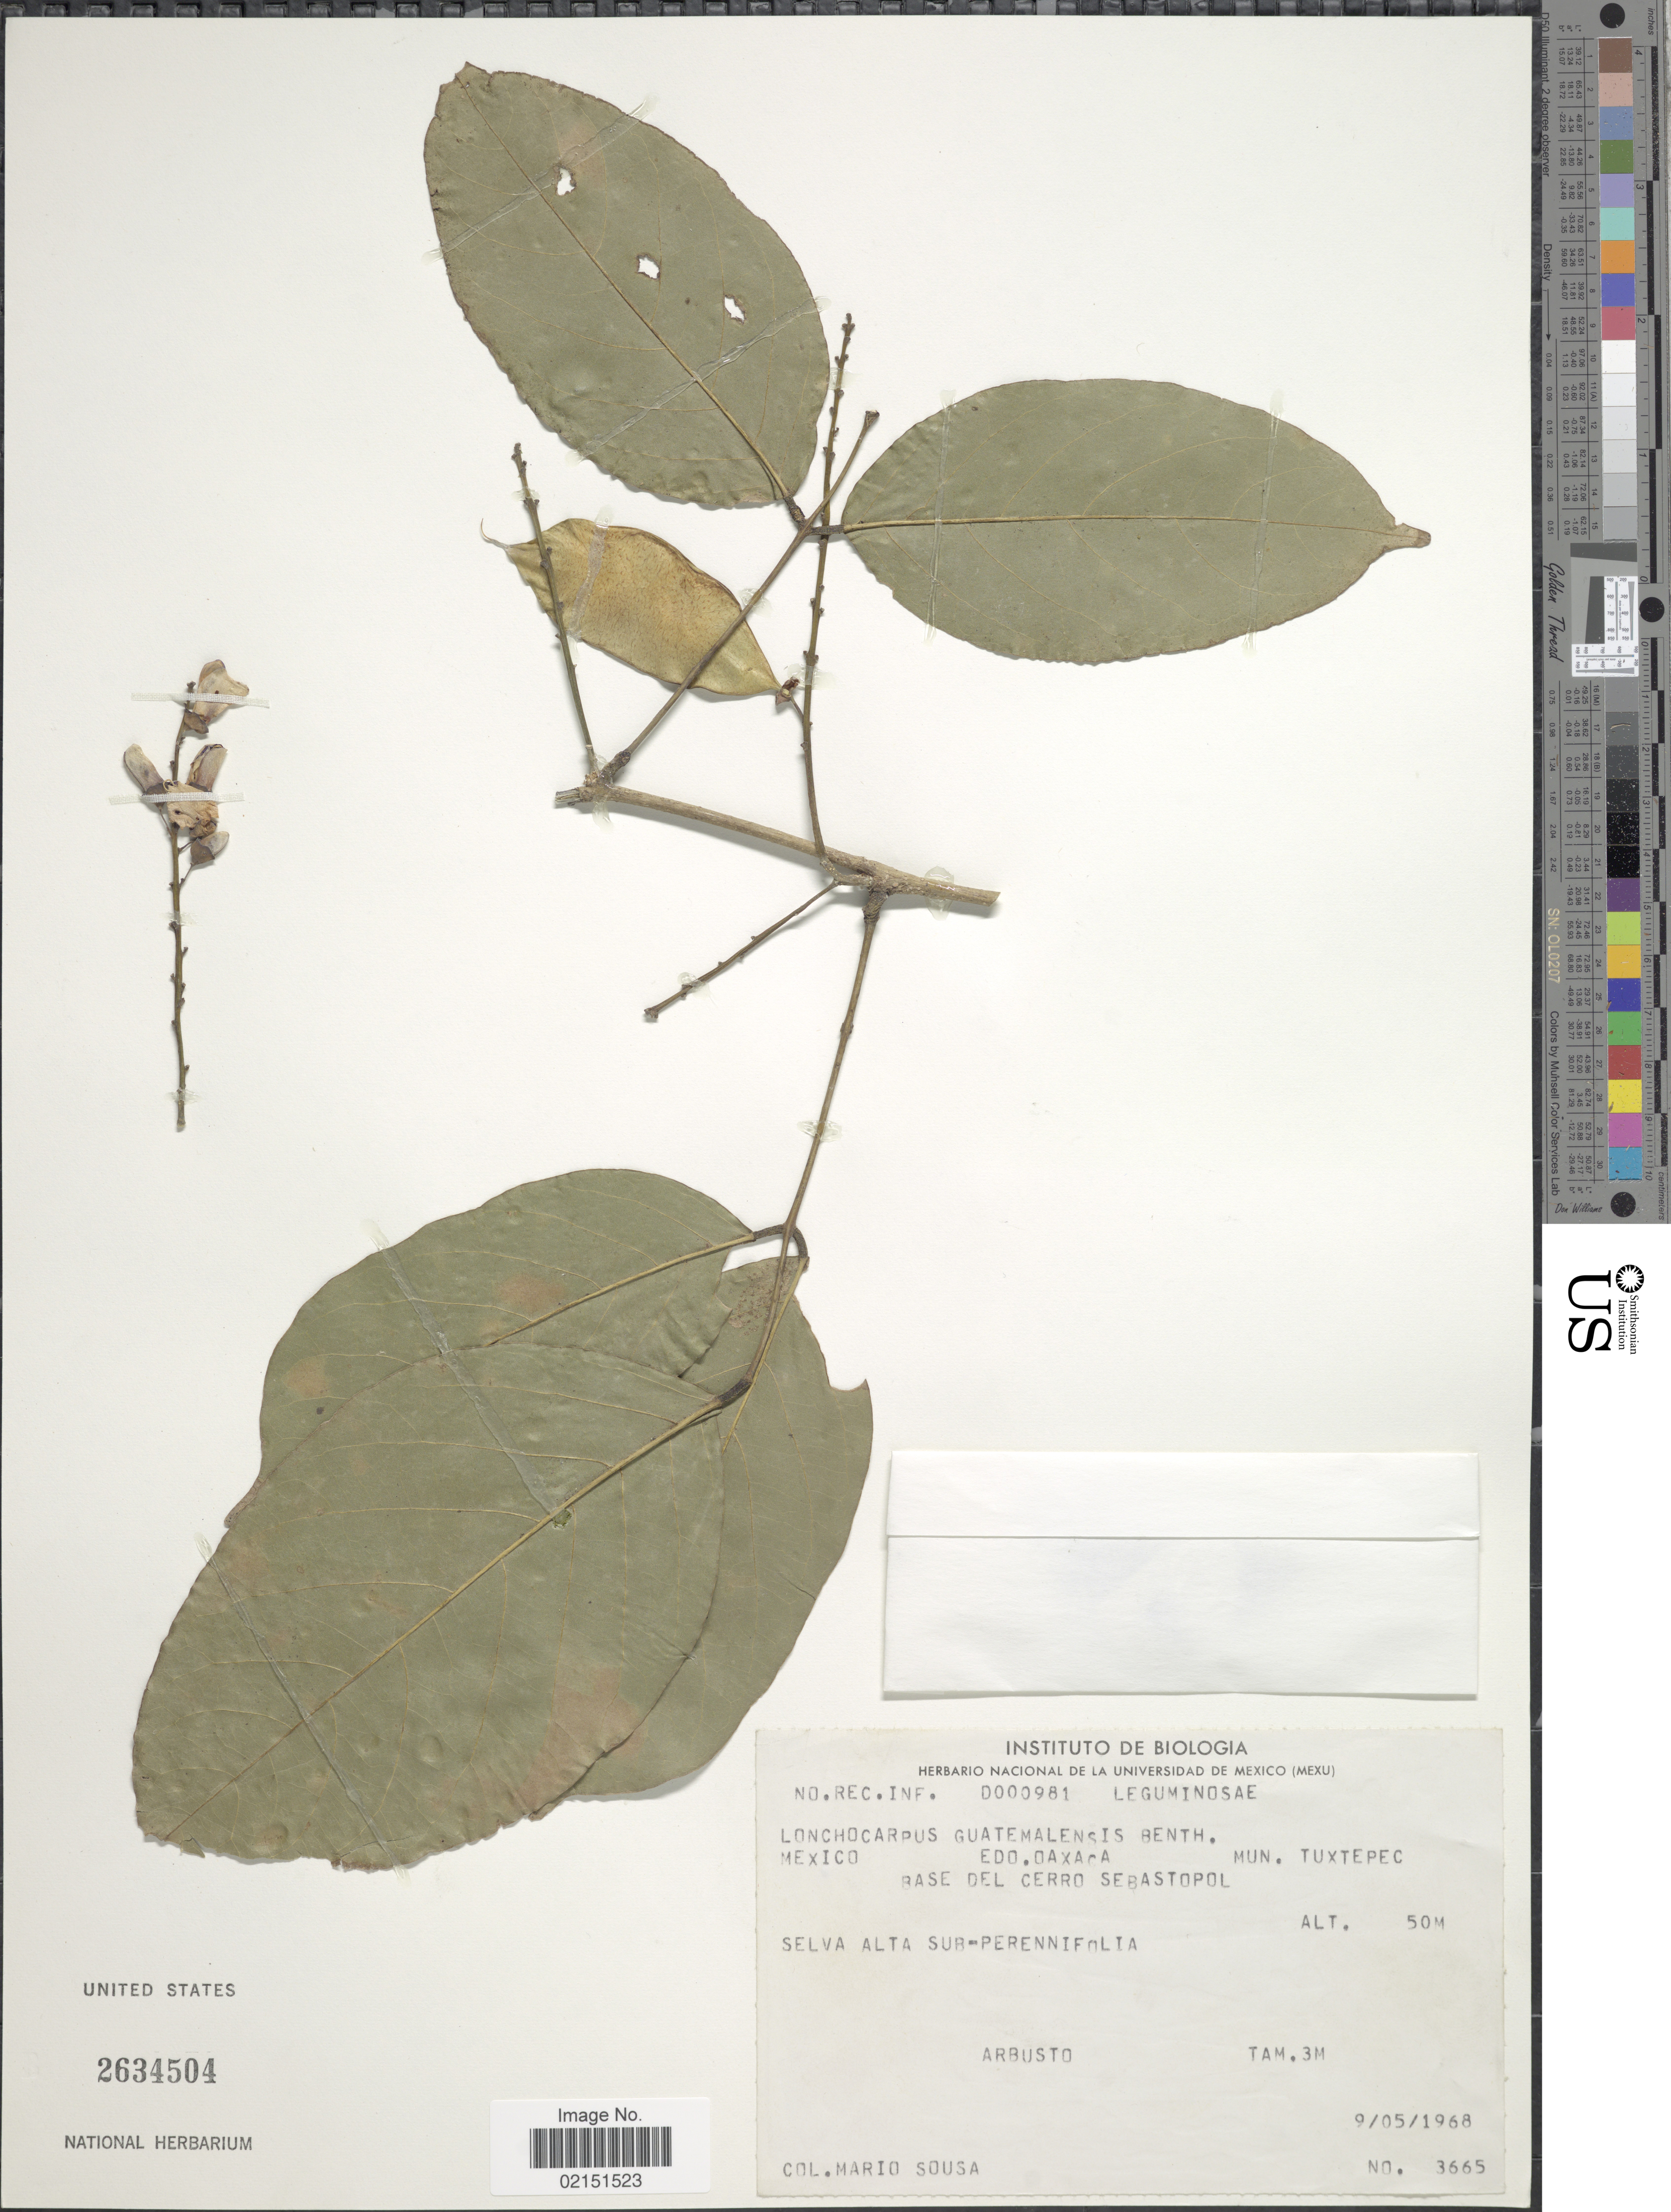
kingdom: Plantae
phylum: Tracheophyta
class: Magnoliopsida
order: Fabales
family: Fabaceae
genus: Lonchocarpus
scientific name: Lonchocarpus guatemalensis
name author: Benth.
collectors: M. Sousa S.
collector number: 3665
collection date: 1968-05-09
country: Mexico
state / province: Oaxaca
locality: Mexico. Edo. Oaxaca. Mun. Tuxtepec. Base del Cerro Sebastopol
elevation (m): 50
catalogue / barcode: US 2634504